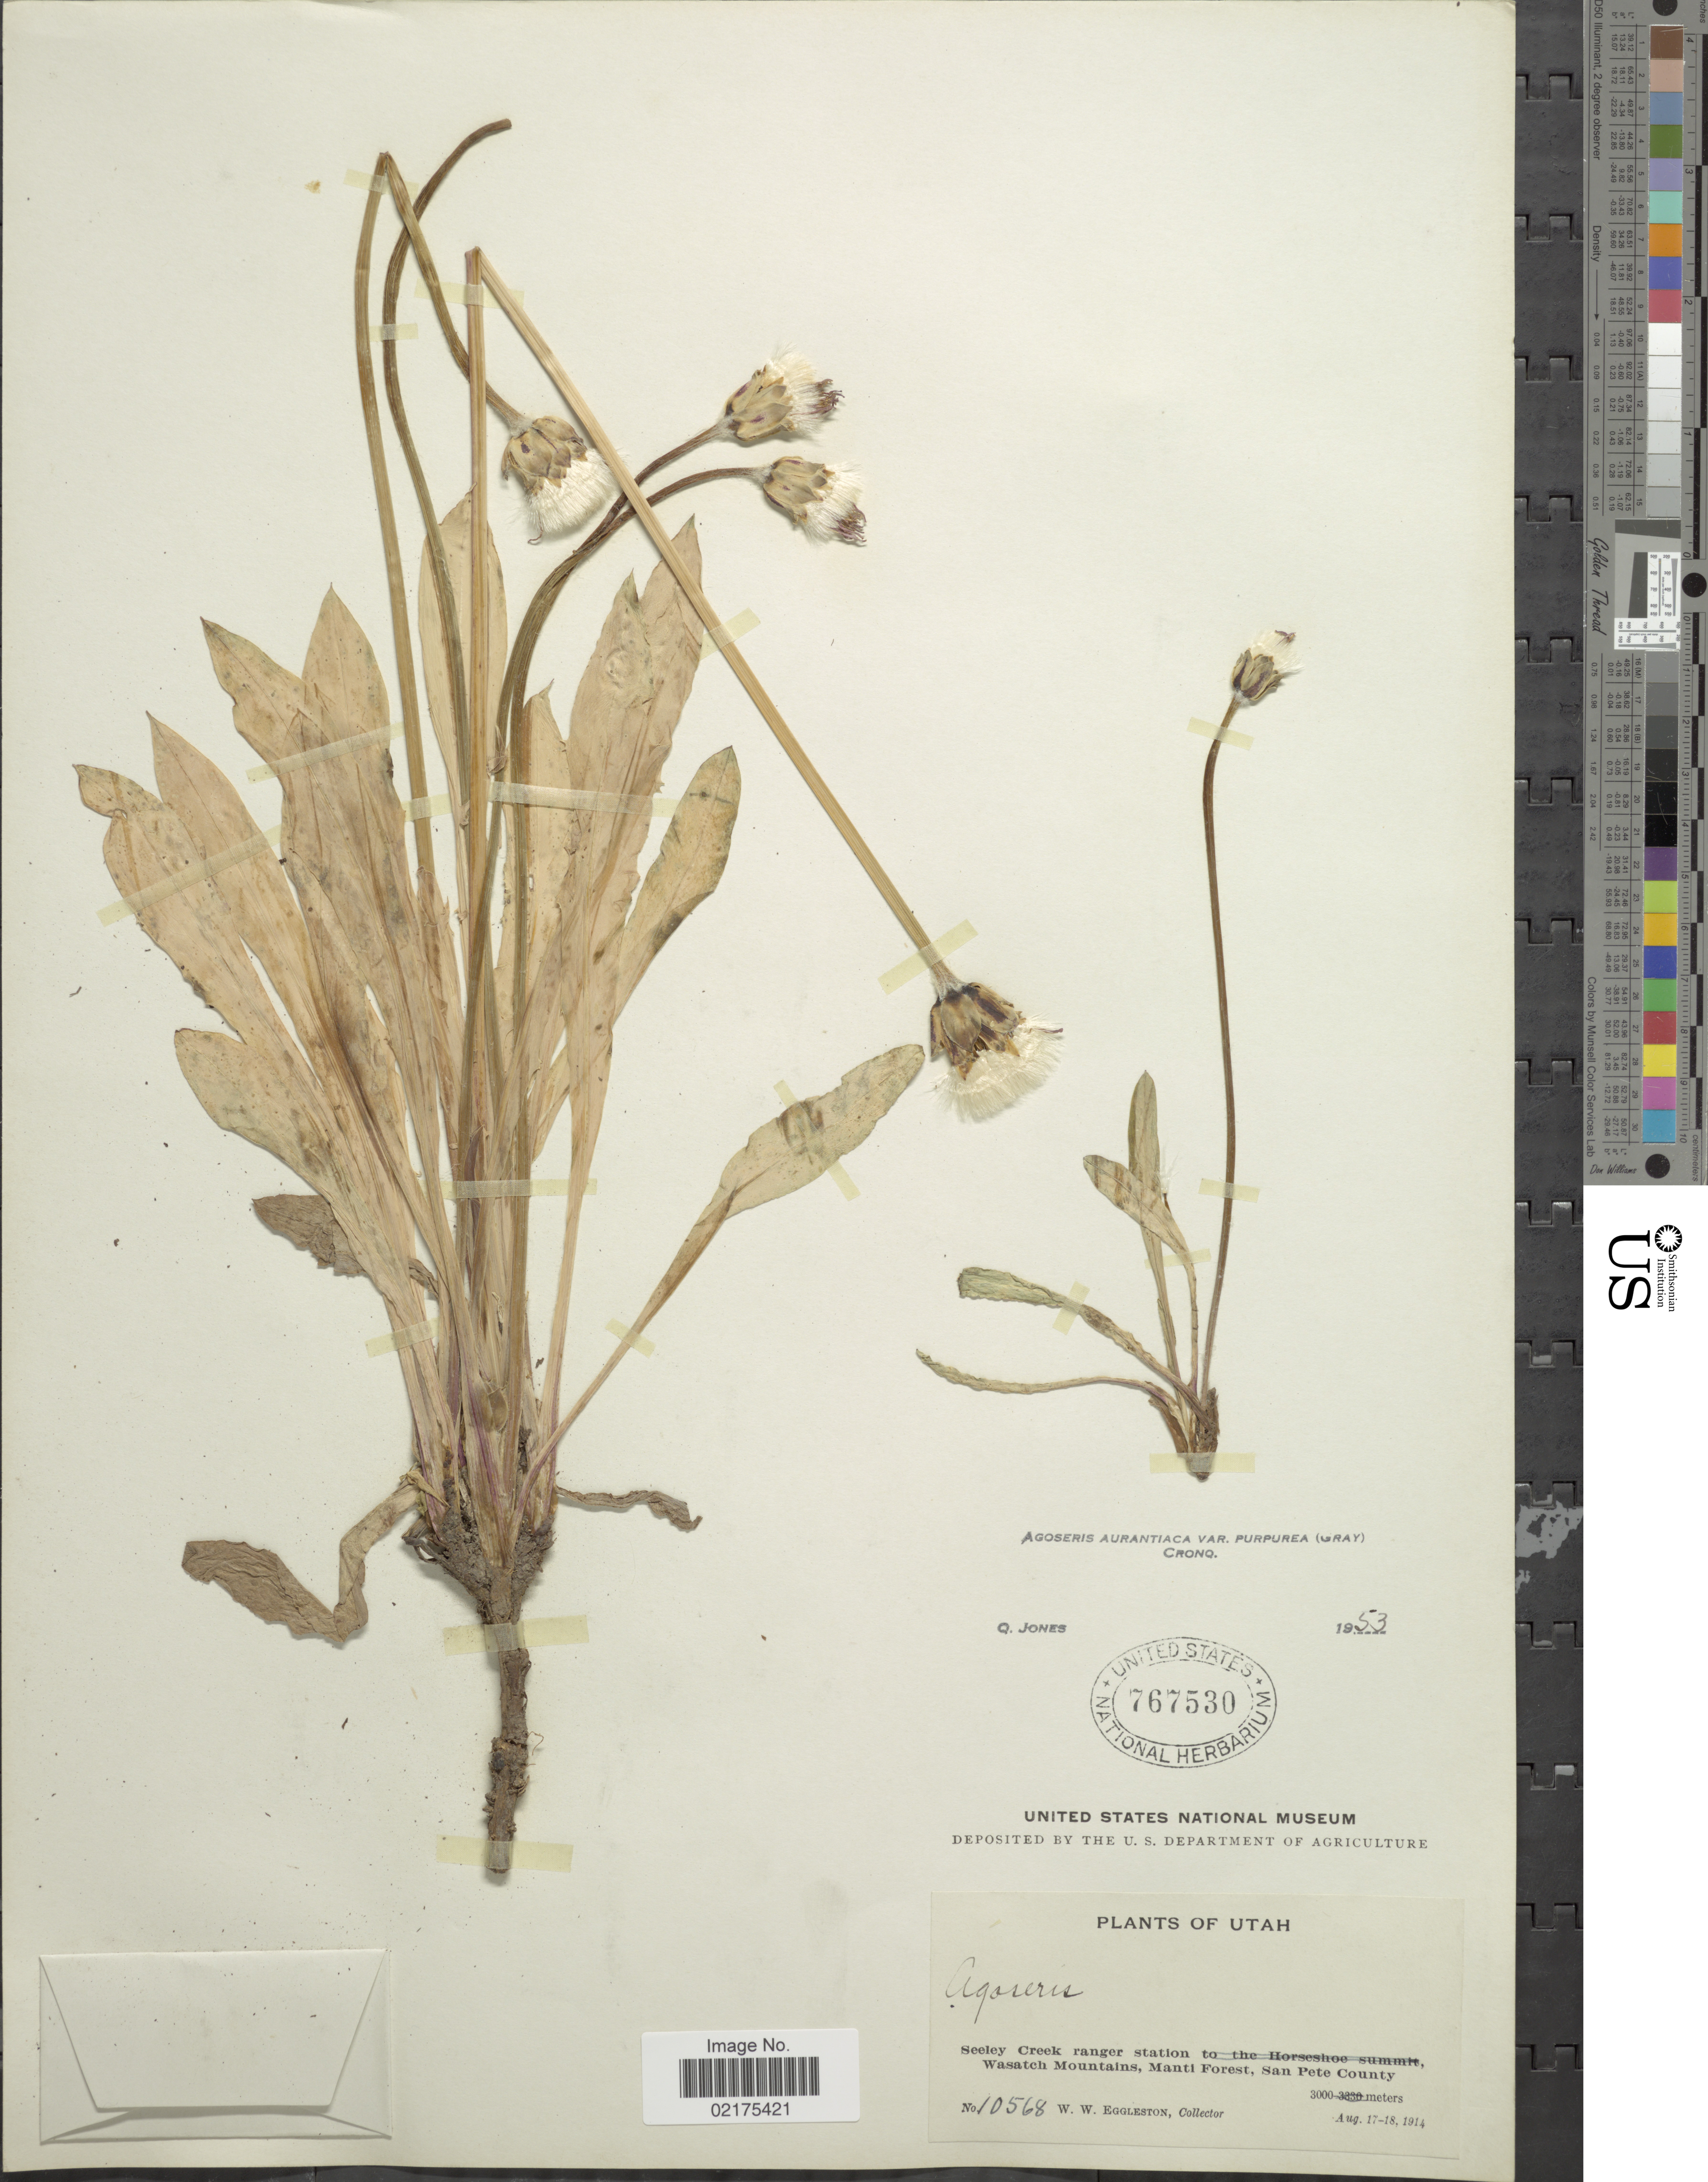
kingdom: Plantae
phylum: Tracheophyta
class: Magnoliopsida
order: Asterales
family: Asteraceae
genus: Agoseris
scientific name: Agoseris aurantiaca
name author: (Hook.) Greene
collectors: W. W. Eggleston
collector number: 10568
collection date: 1914-08-17/1914-08-18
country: United States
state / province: Utah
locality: Seeley Creek ranger station, Wasatch Mountains, Manti Forest, San Pete County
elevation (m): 3000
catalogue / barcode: US 767530